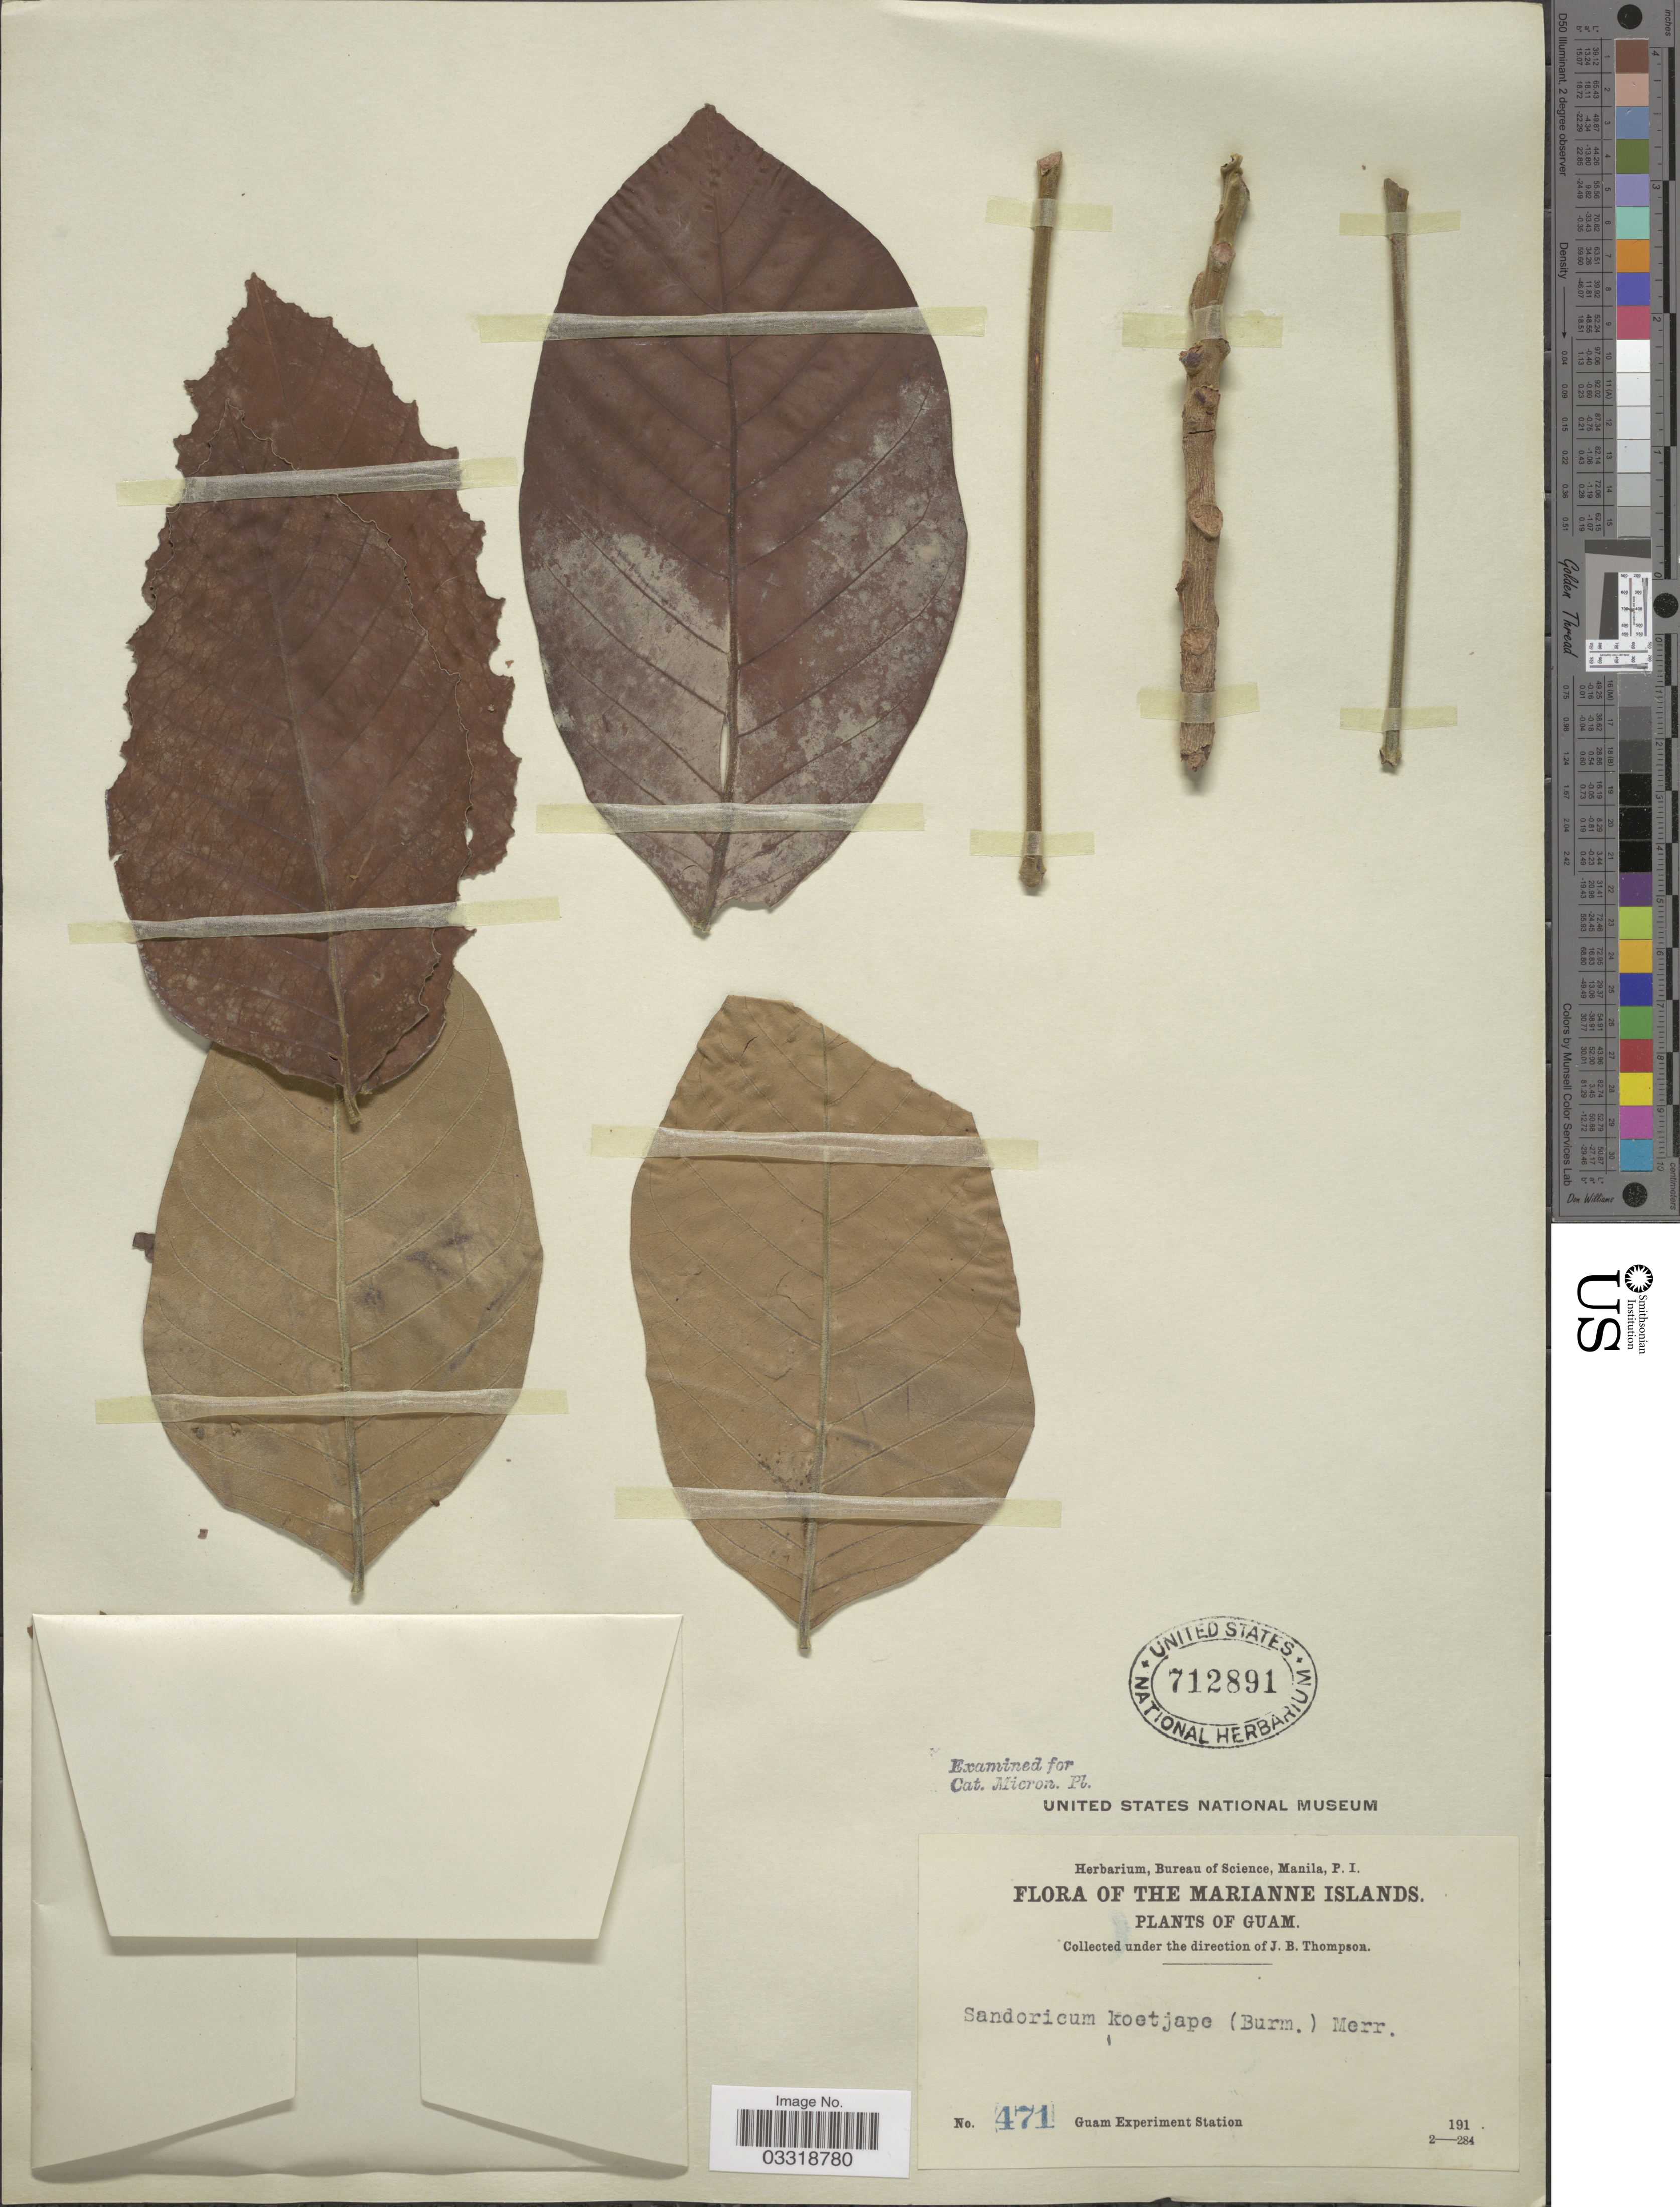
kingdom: Plantae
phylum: Tracheophyta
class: Magnoliopsida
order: Sapindales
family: Meliaceae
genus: Sandoricum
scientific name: Sandoricum koetjape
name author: (Burm. f.) Merr.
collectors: Guam Exp. Sta.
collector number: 471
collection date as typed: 191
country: Guam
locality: The Marianne Islands.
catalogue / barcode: US 712891